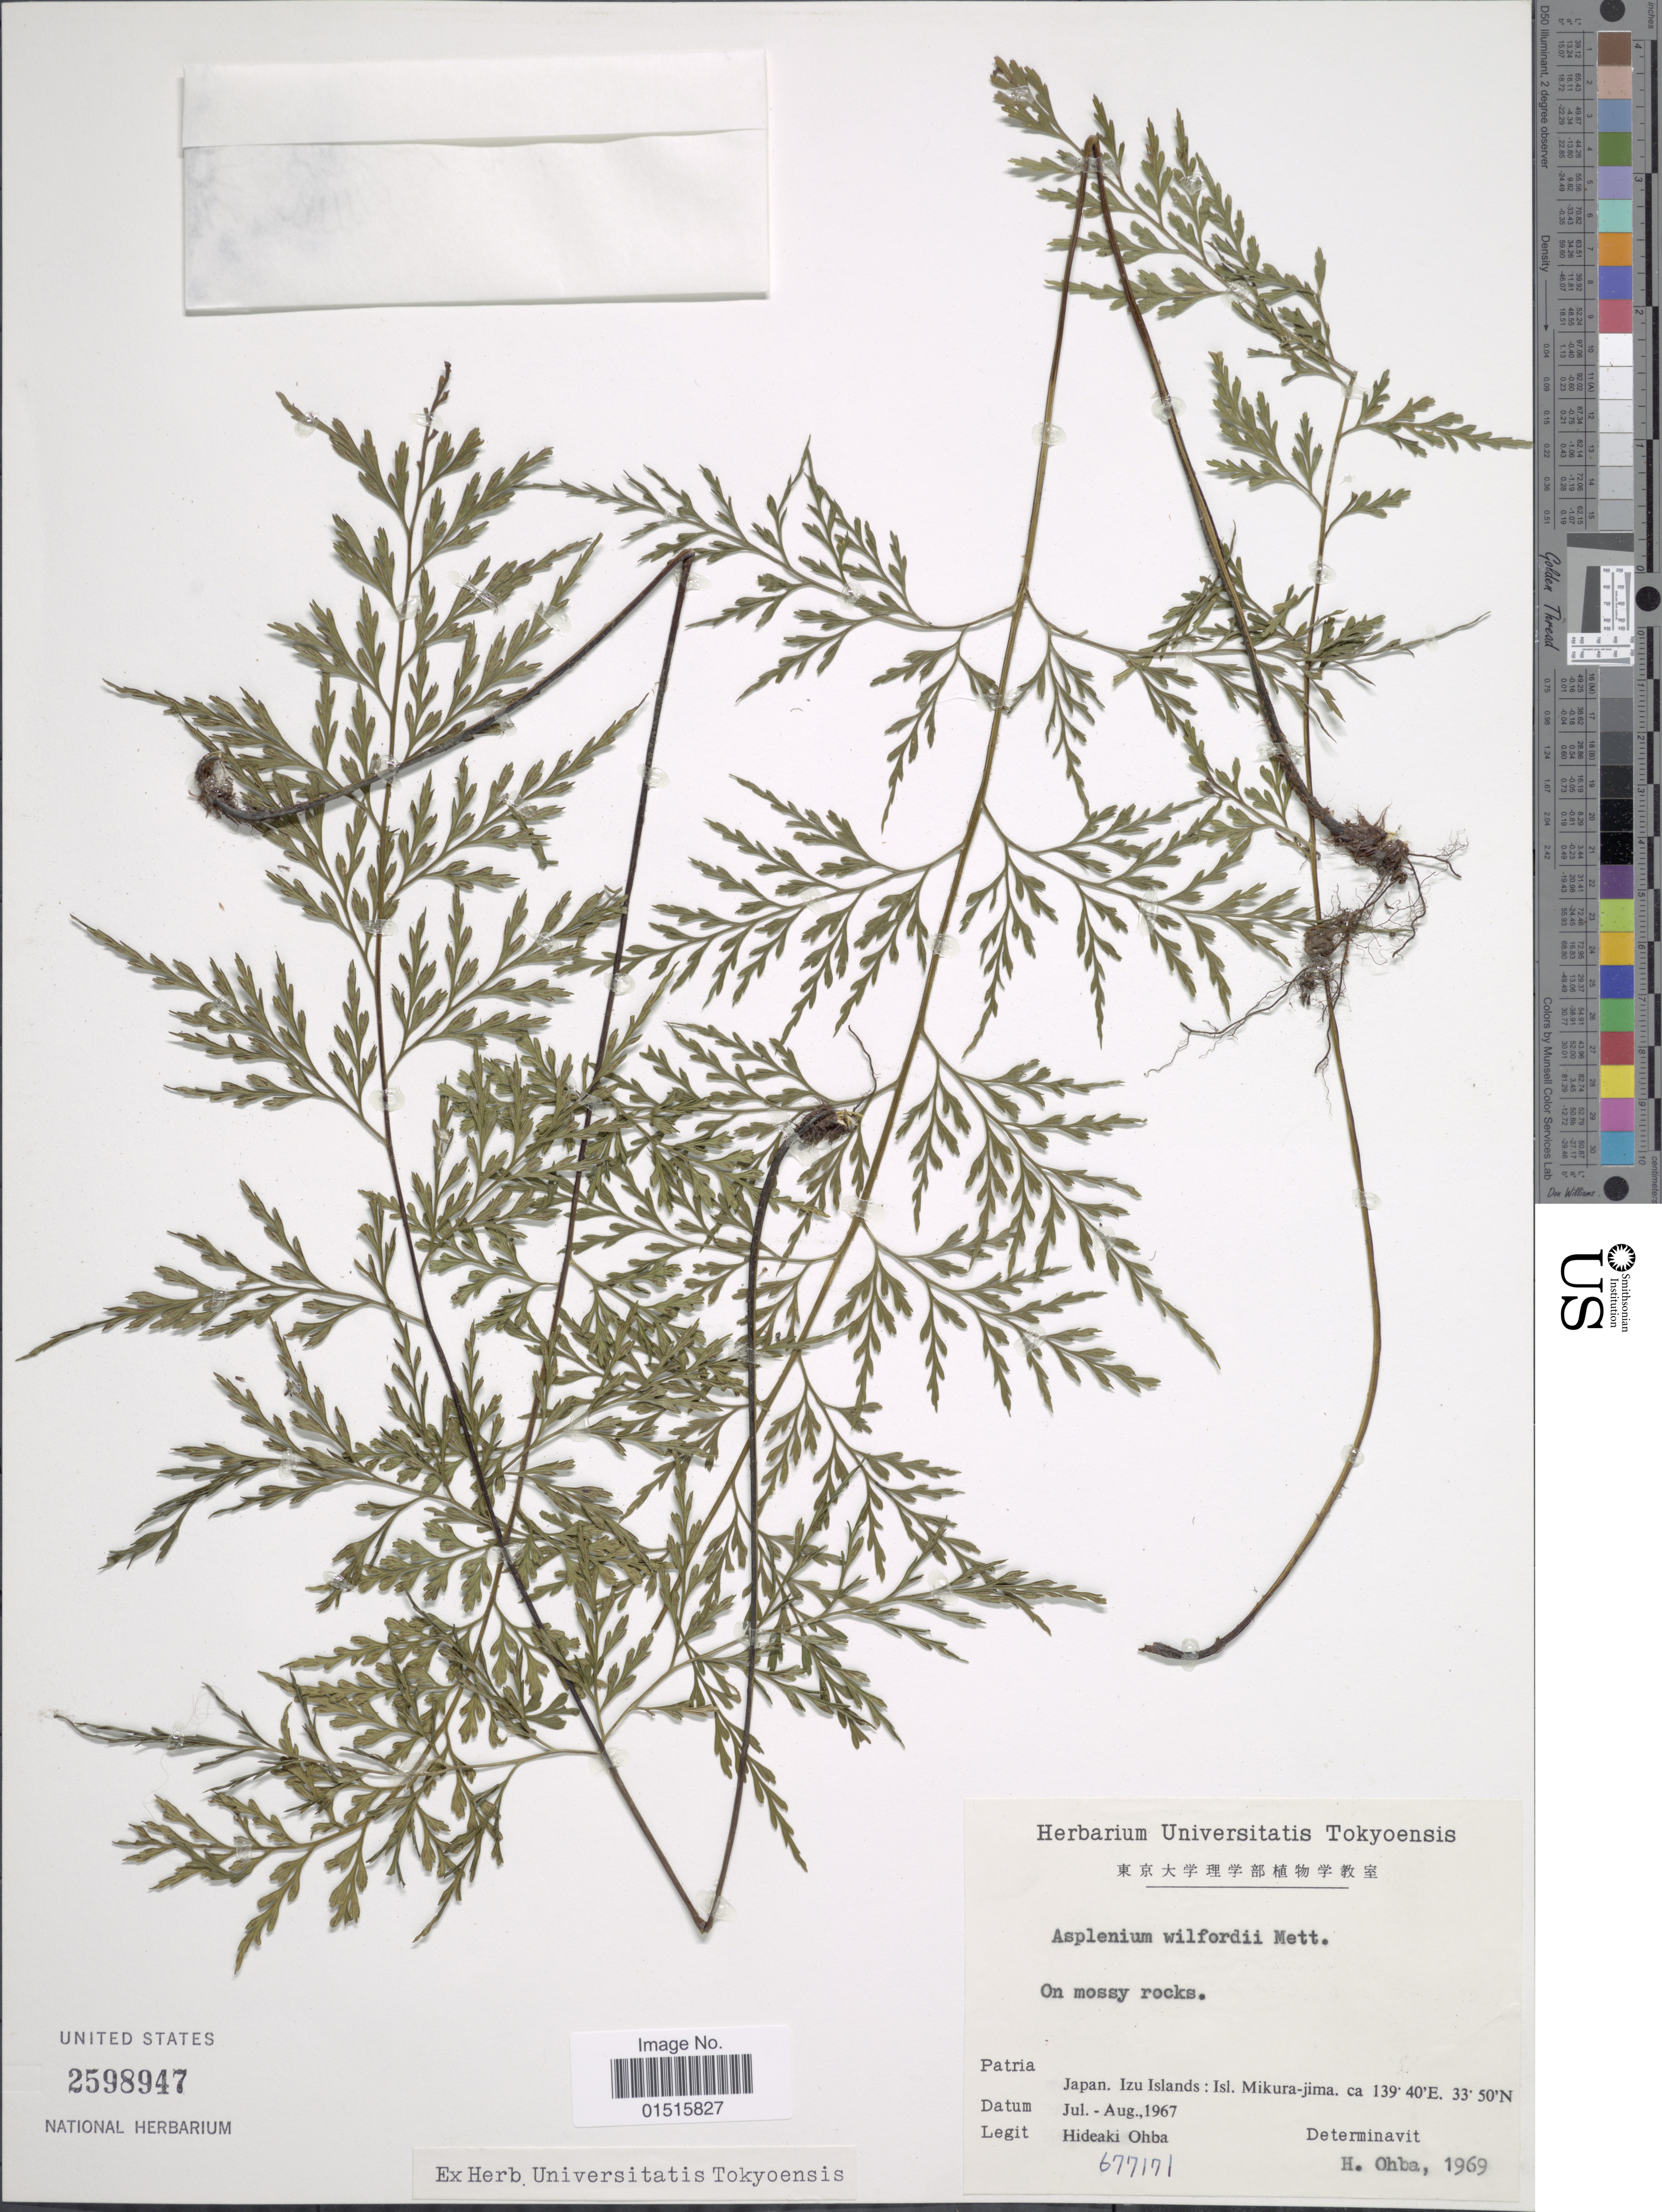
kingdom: Plantae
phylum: Tracheophyta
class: Polypodiopsida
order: Polypodiales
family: Aspleniaceae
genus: Asplenium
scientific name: Asplenium wilfordii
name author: Mett. ex Kuhn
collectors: H. Ohba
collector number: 677171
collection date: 1967-07/1967-08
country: Japan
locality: Izu Island: Isl. Mikura-jima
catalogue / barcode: US 2598947